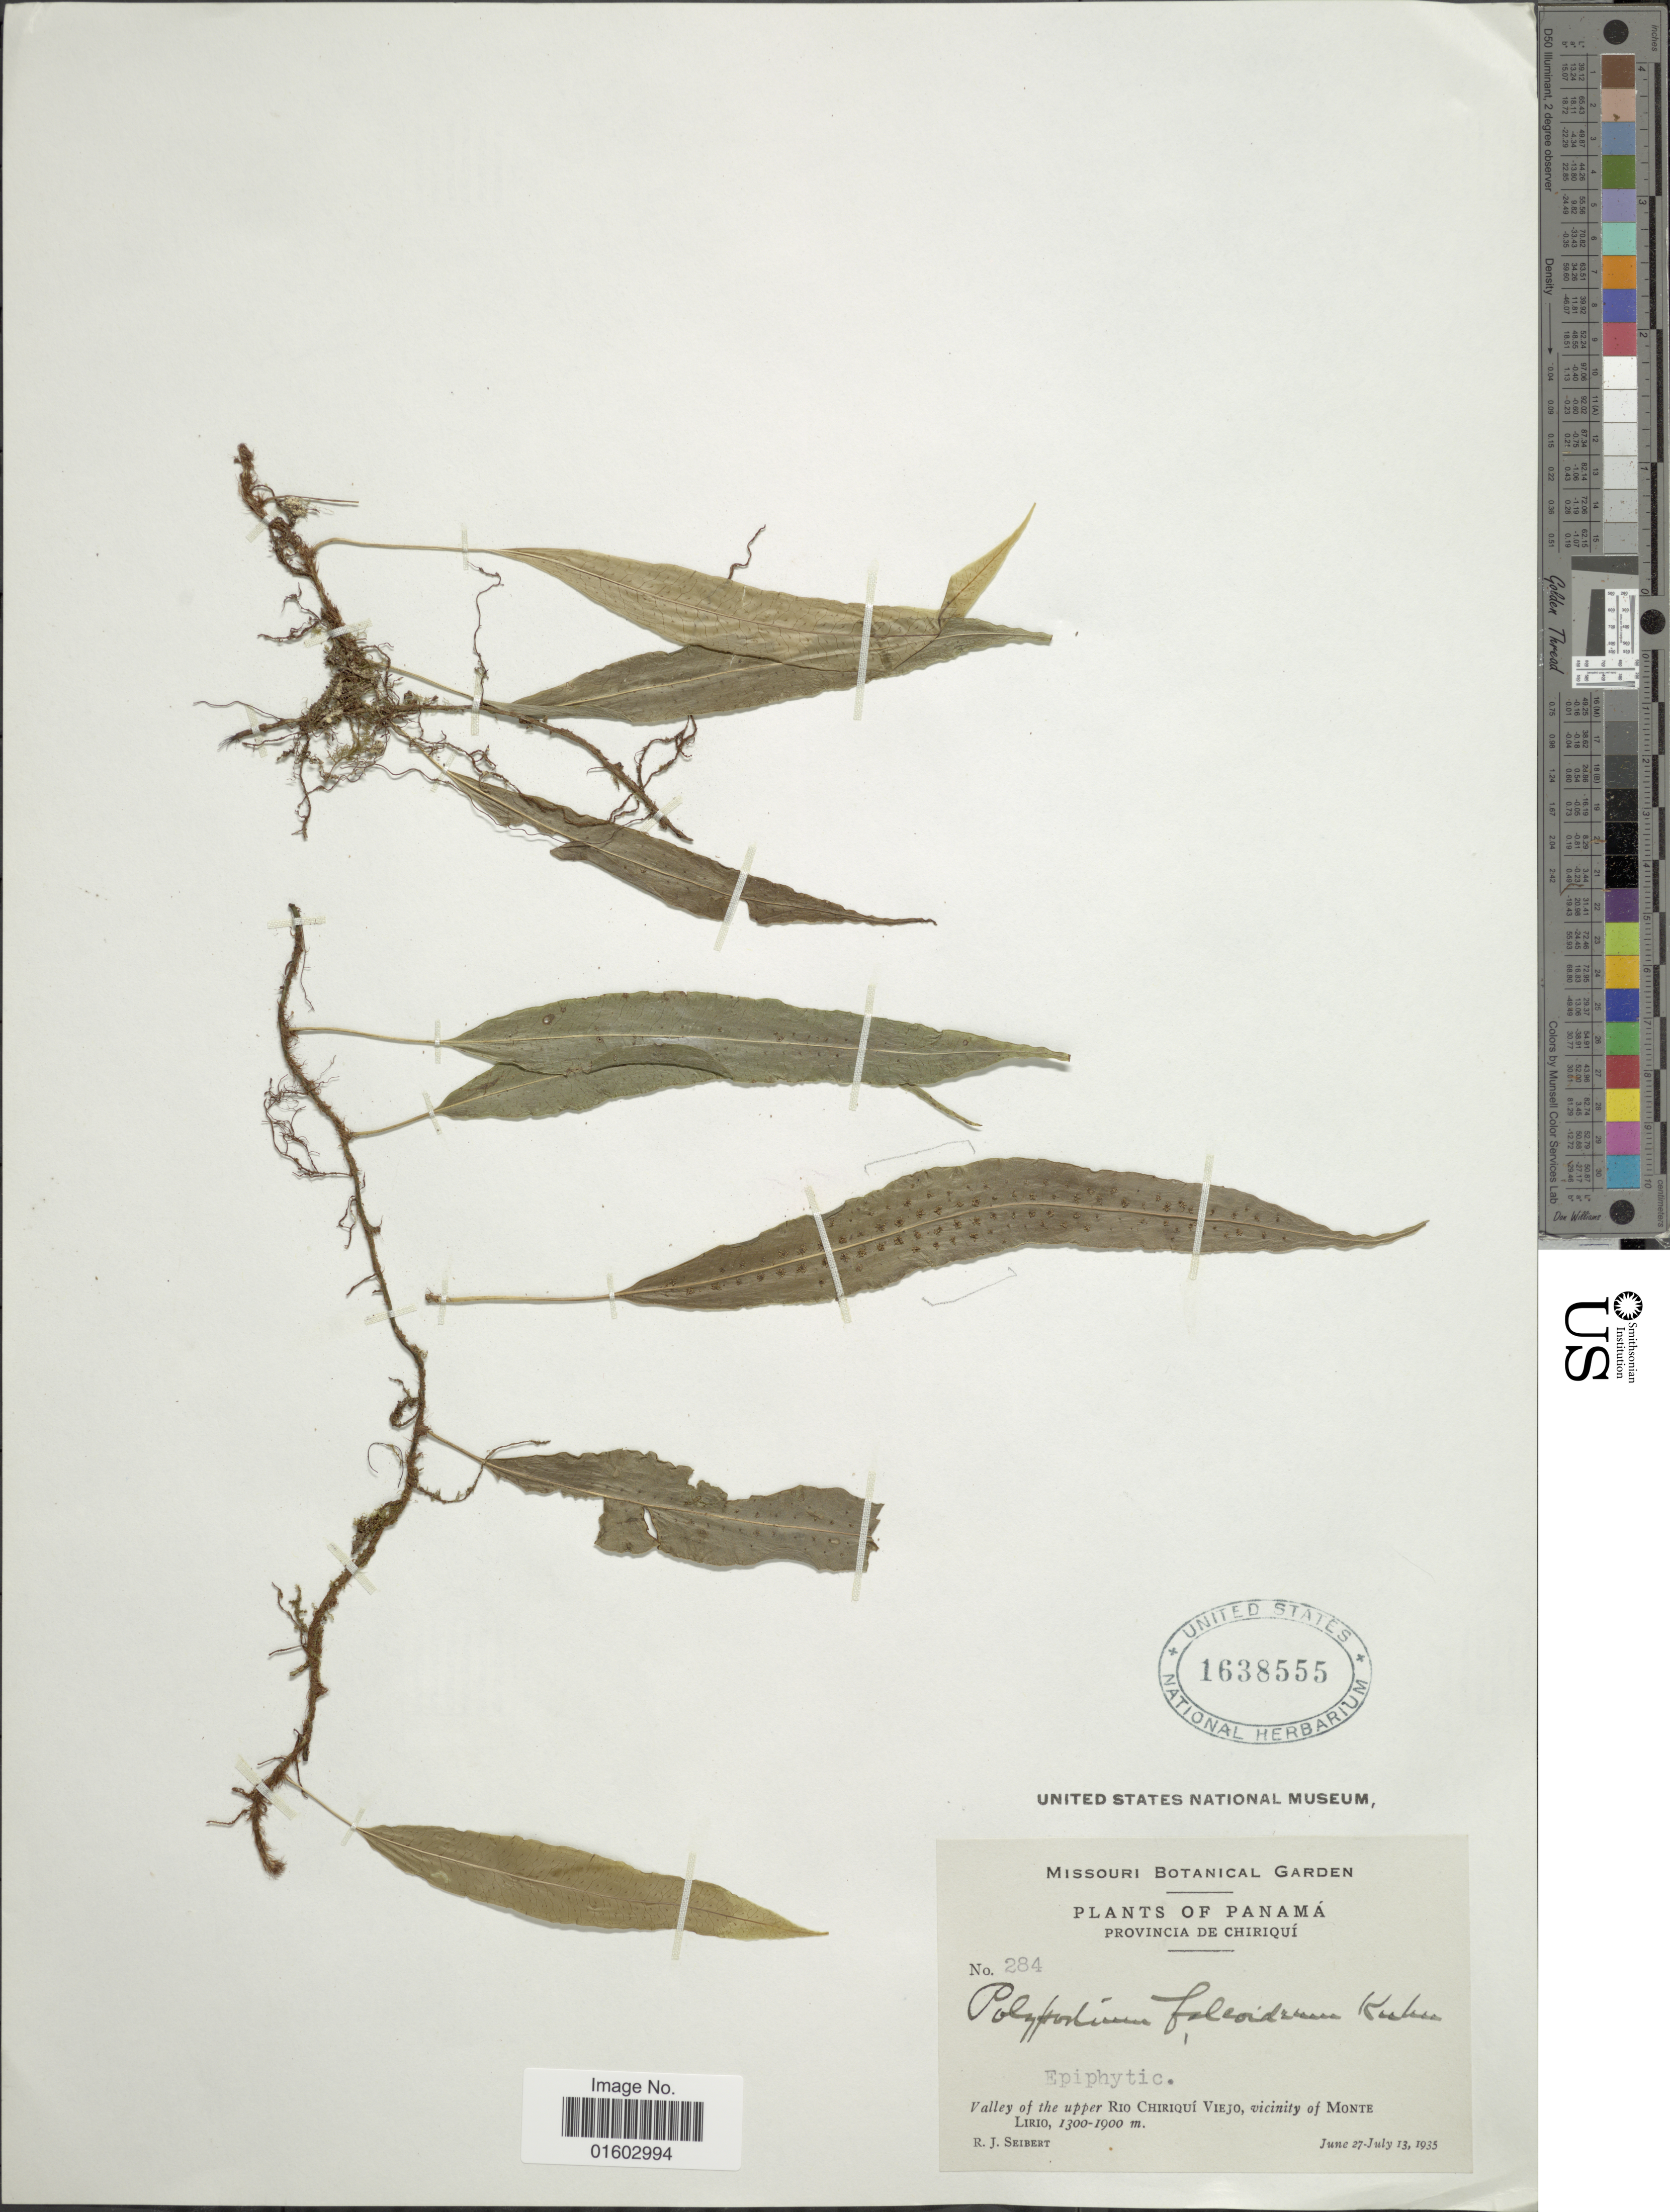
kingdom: Plantae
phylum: Tracheophyta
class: Polypodiopsida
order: Polypodiales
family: Polypodiaceae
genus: Campyloneurum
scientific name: Campyloneurum falcoideum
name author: (Kuhn ex Hieron.) M. Mey. ex Lellinger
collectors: R. J. Seibert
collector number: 284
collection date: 1935-06-27/1935-07-13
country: Panama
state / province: Chiriqui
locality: Provincia de Chiriqui. Valley of the upper Rio Chiriqui Viejo, vicini ty of Monte Lirio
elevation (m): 1300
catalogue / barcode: US 1638555